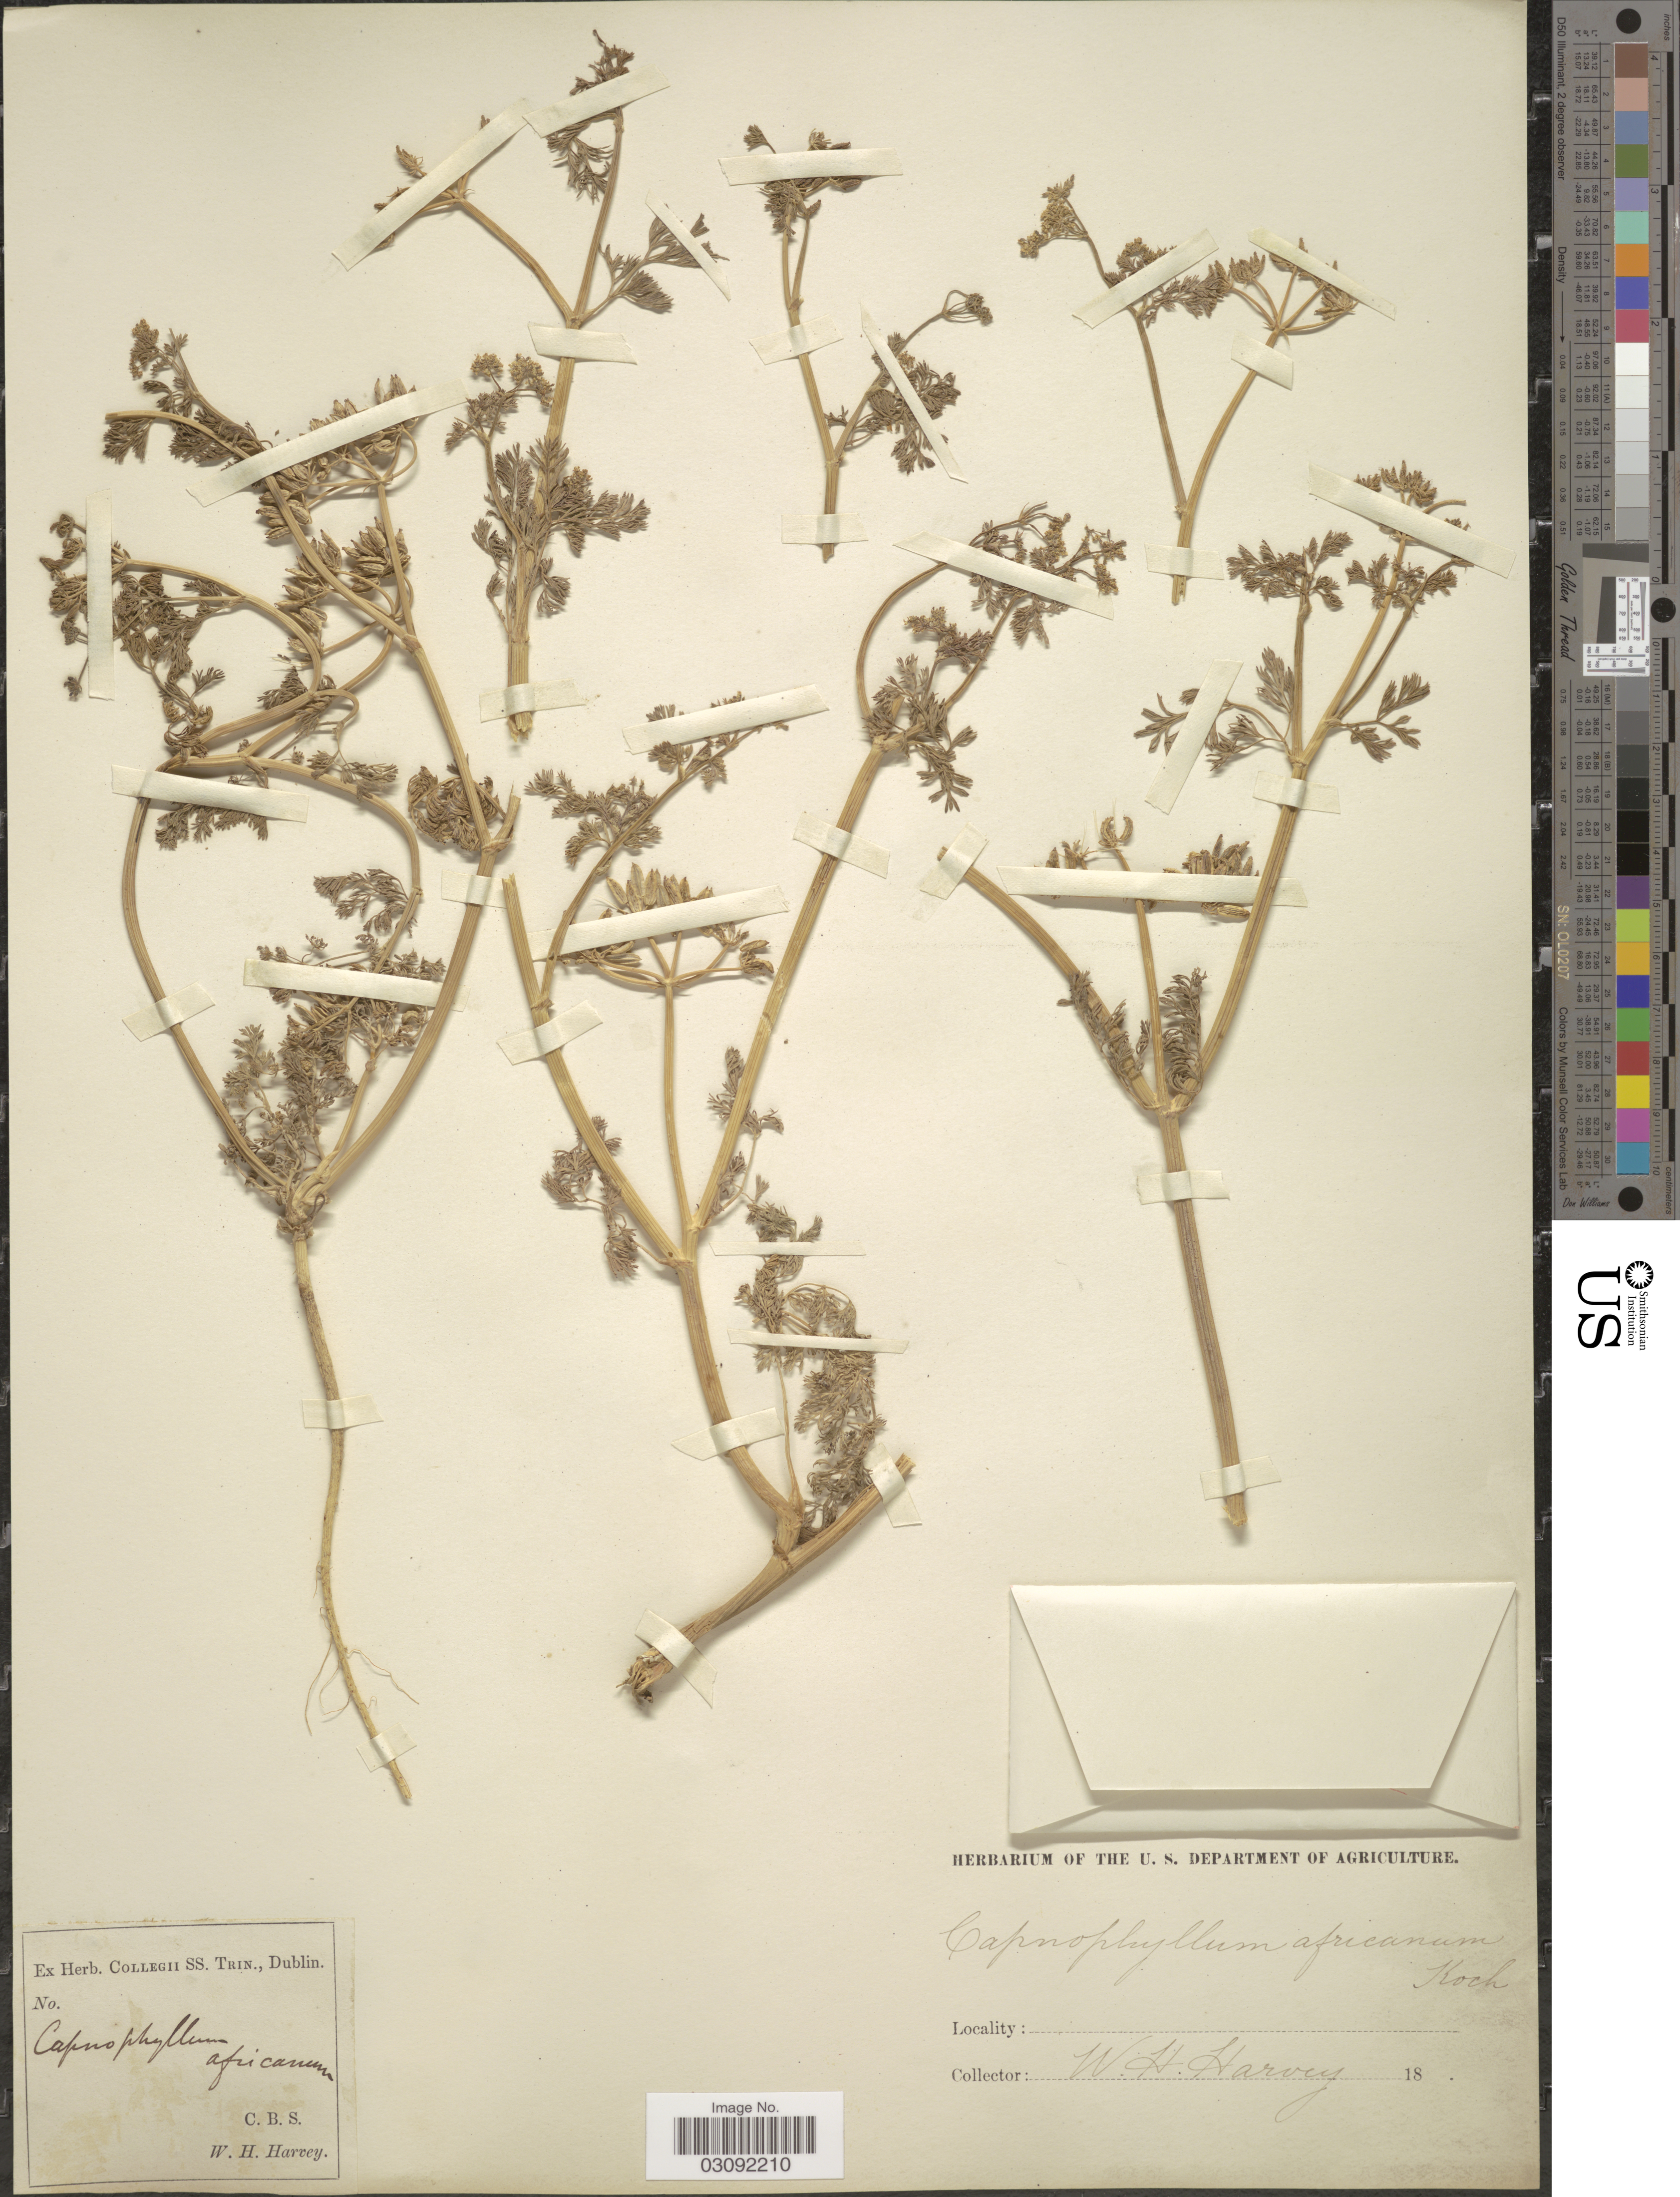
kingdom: Plantae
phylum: Tracheophyta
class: Magnoliopsida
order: Apiales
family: Apiaceae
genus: Capnophyllum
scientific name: Capnophyllum africanum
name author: (L.) Gaertn.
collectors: W. Harvey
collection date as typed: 18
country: South Africa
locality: C. B. S.